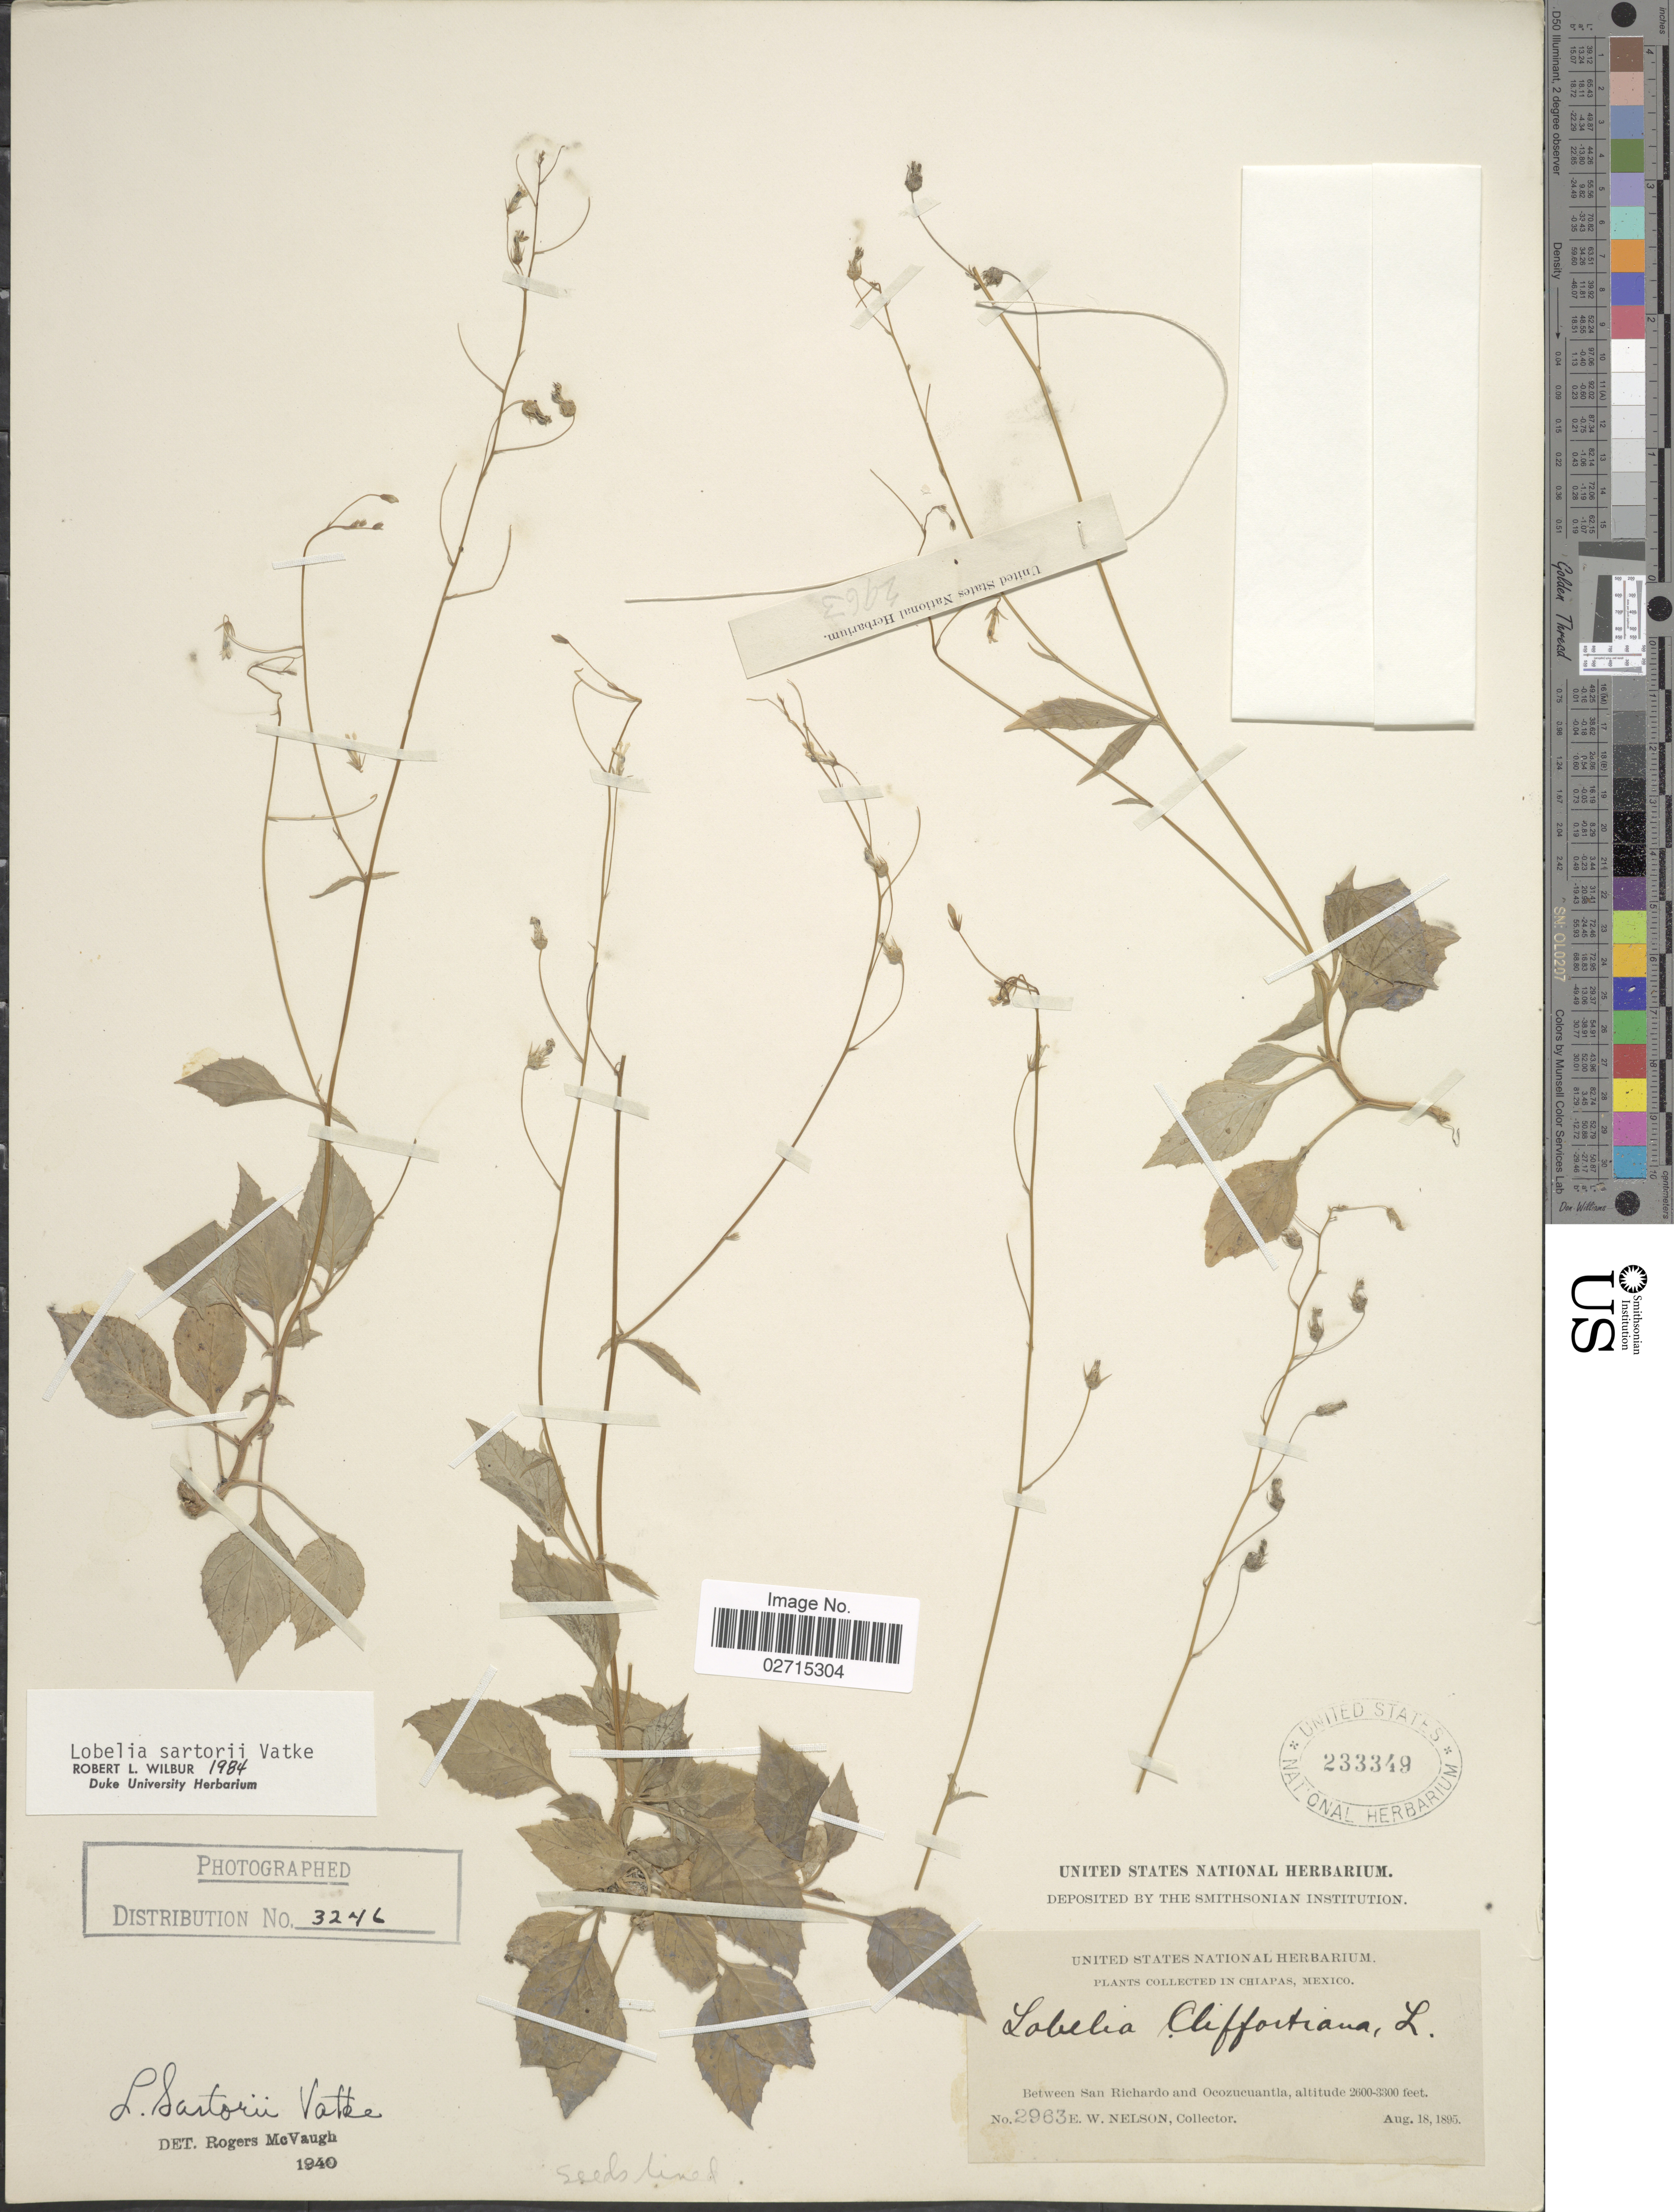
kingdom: Plantae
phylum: Tracheophyta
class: Magnoliopsida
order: Asterales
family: Campanulaceae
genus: Lobelia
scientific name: Lobelia sartorii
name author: Vatke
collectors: E. W. Nelson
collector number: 2963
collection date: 1895-08-18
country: Mexico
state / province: Chiapas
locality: Between San Richardo and Ocozucuantla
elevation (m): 792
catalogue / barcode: US 233349